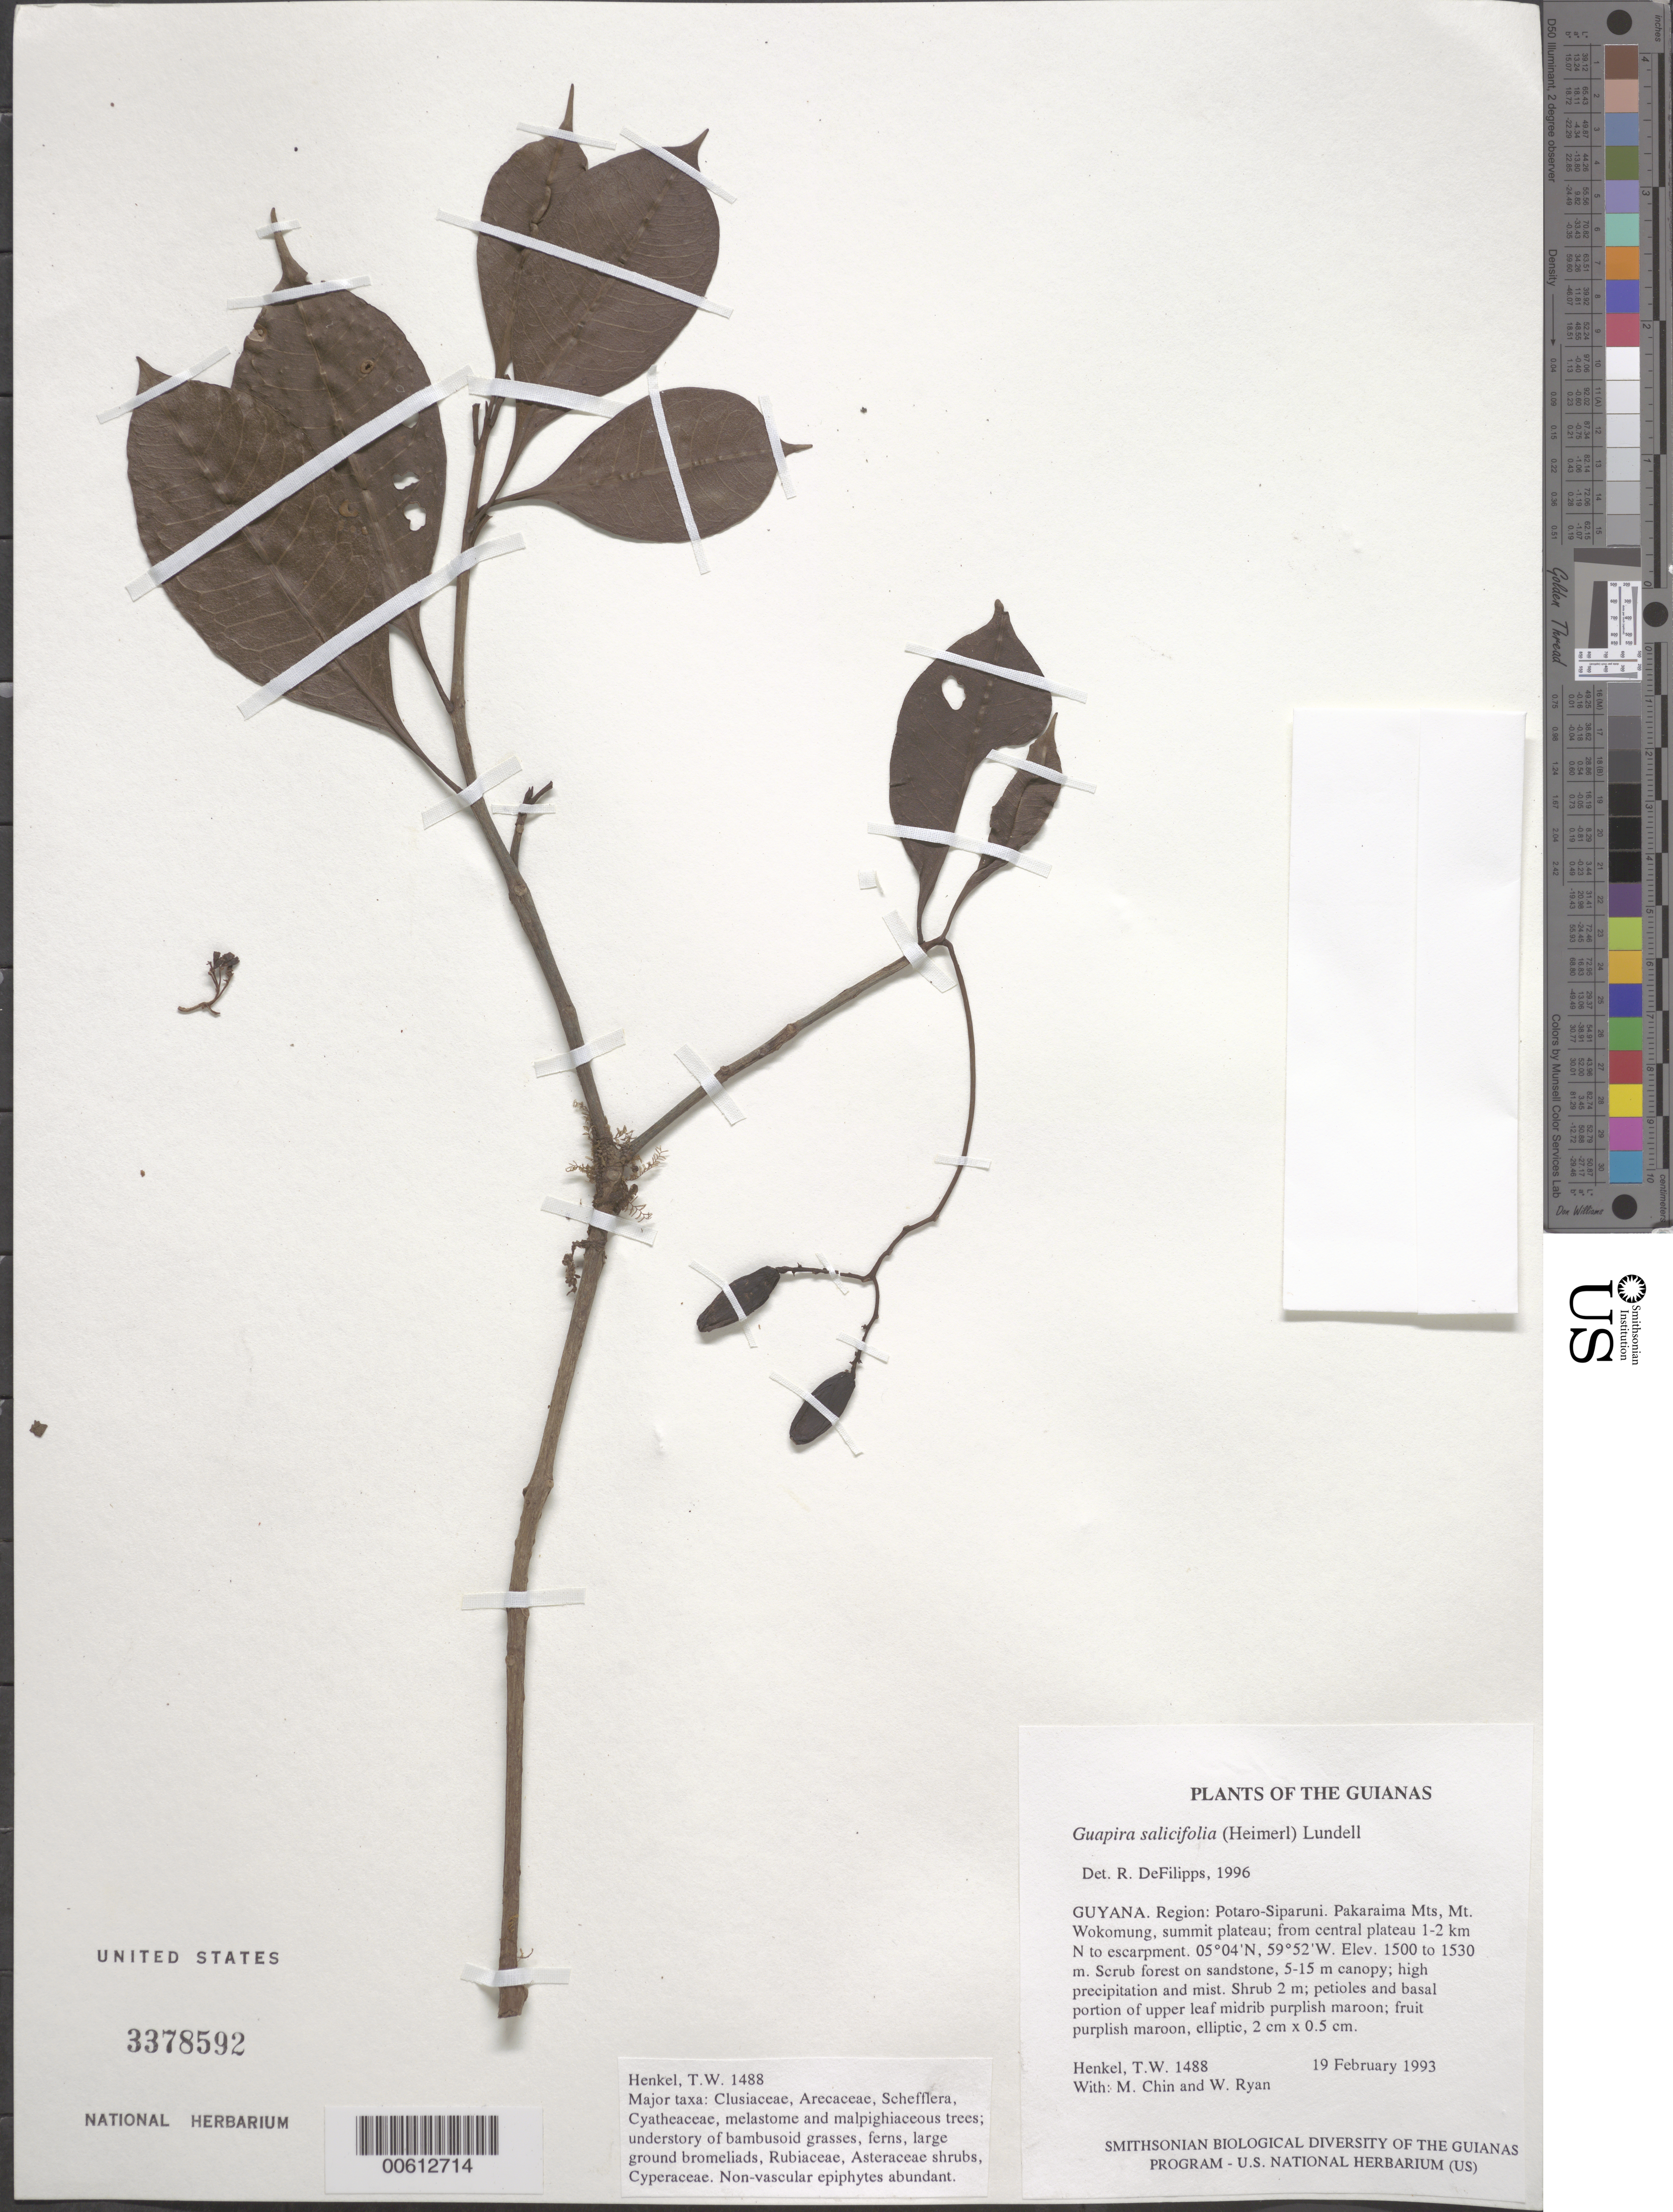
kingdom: Plantae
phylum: Tracheophyta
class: Magnoliopsida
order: Caryophyllales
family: Nyctaginaceae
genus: Guapira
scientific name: Guapira salicifolia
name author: (Heimerl) Lundell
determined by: DeFilipps, R. A.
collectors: T. Henkel, M. Chin & W. Ryan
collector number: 1488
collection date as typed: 19 February 1993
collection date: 1993-02-19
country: Guyana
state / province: Potaro-Siparuni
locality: Pakaraima Mts, Mt. Wokomung, summit plateau; from central plateau 1-2 km N to escarpment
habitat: Scrub forest on sandstone, 5-15 m canopy; high precipitation and mist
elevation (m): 1500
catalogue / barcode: US 3378592